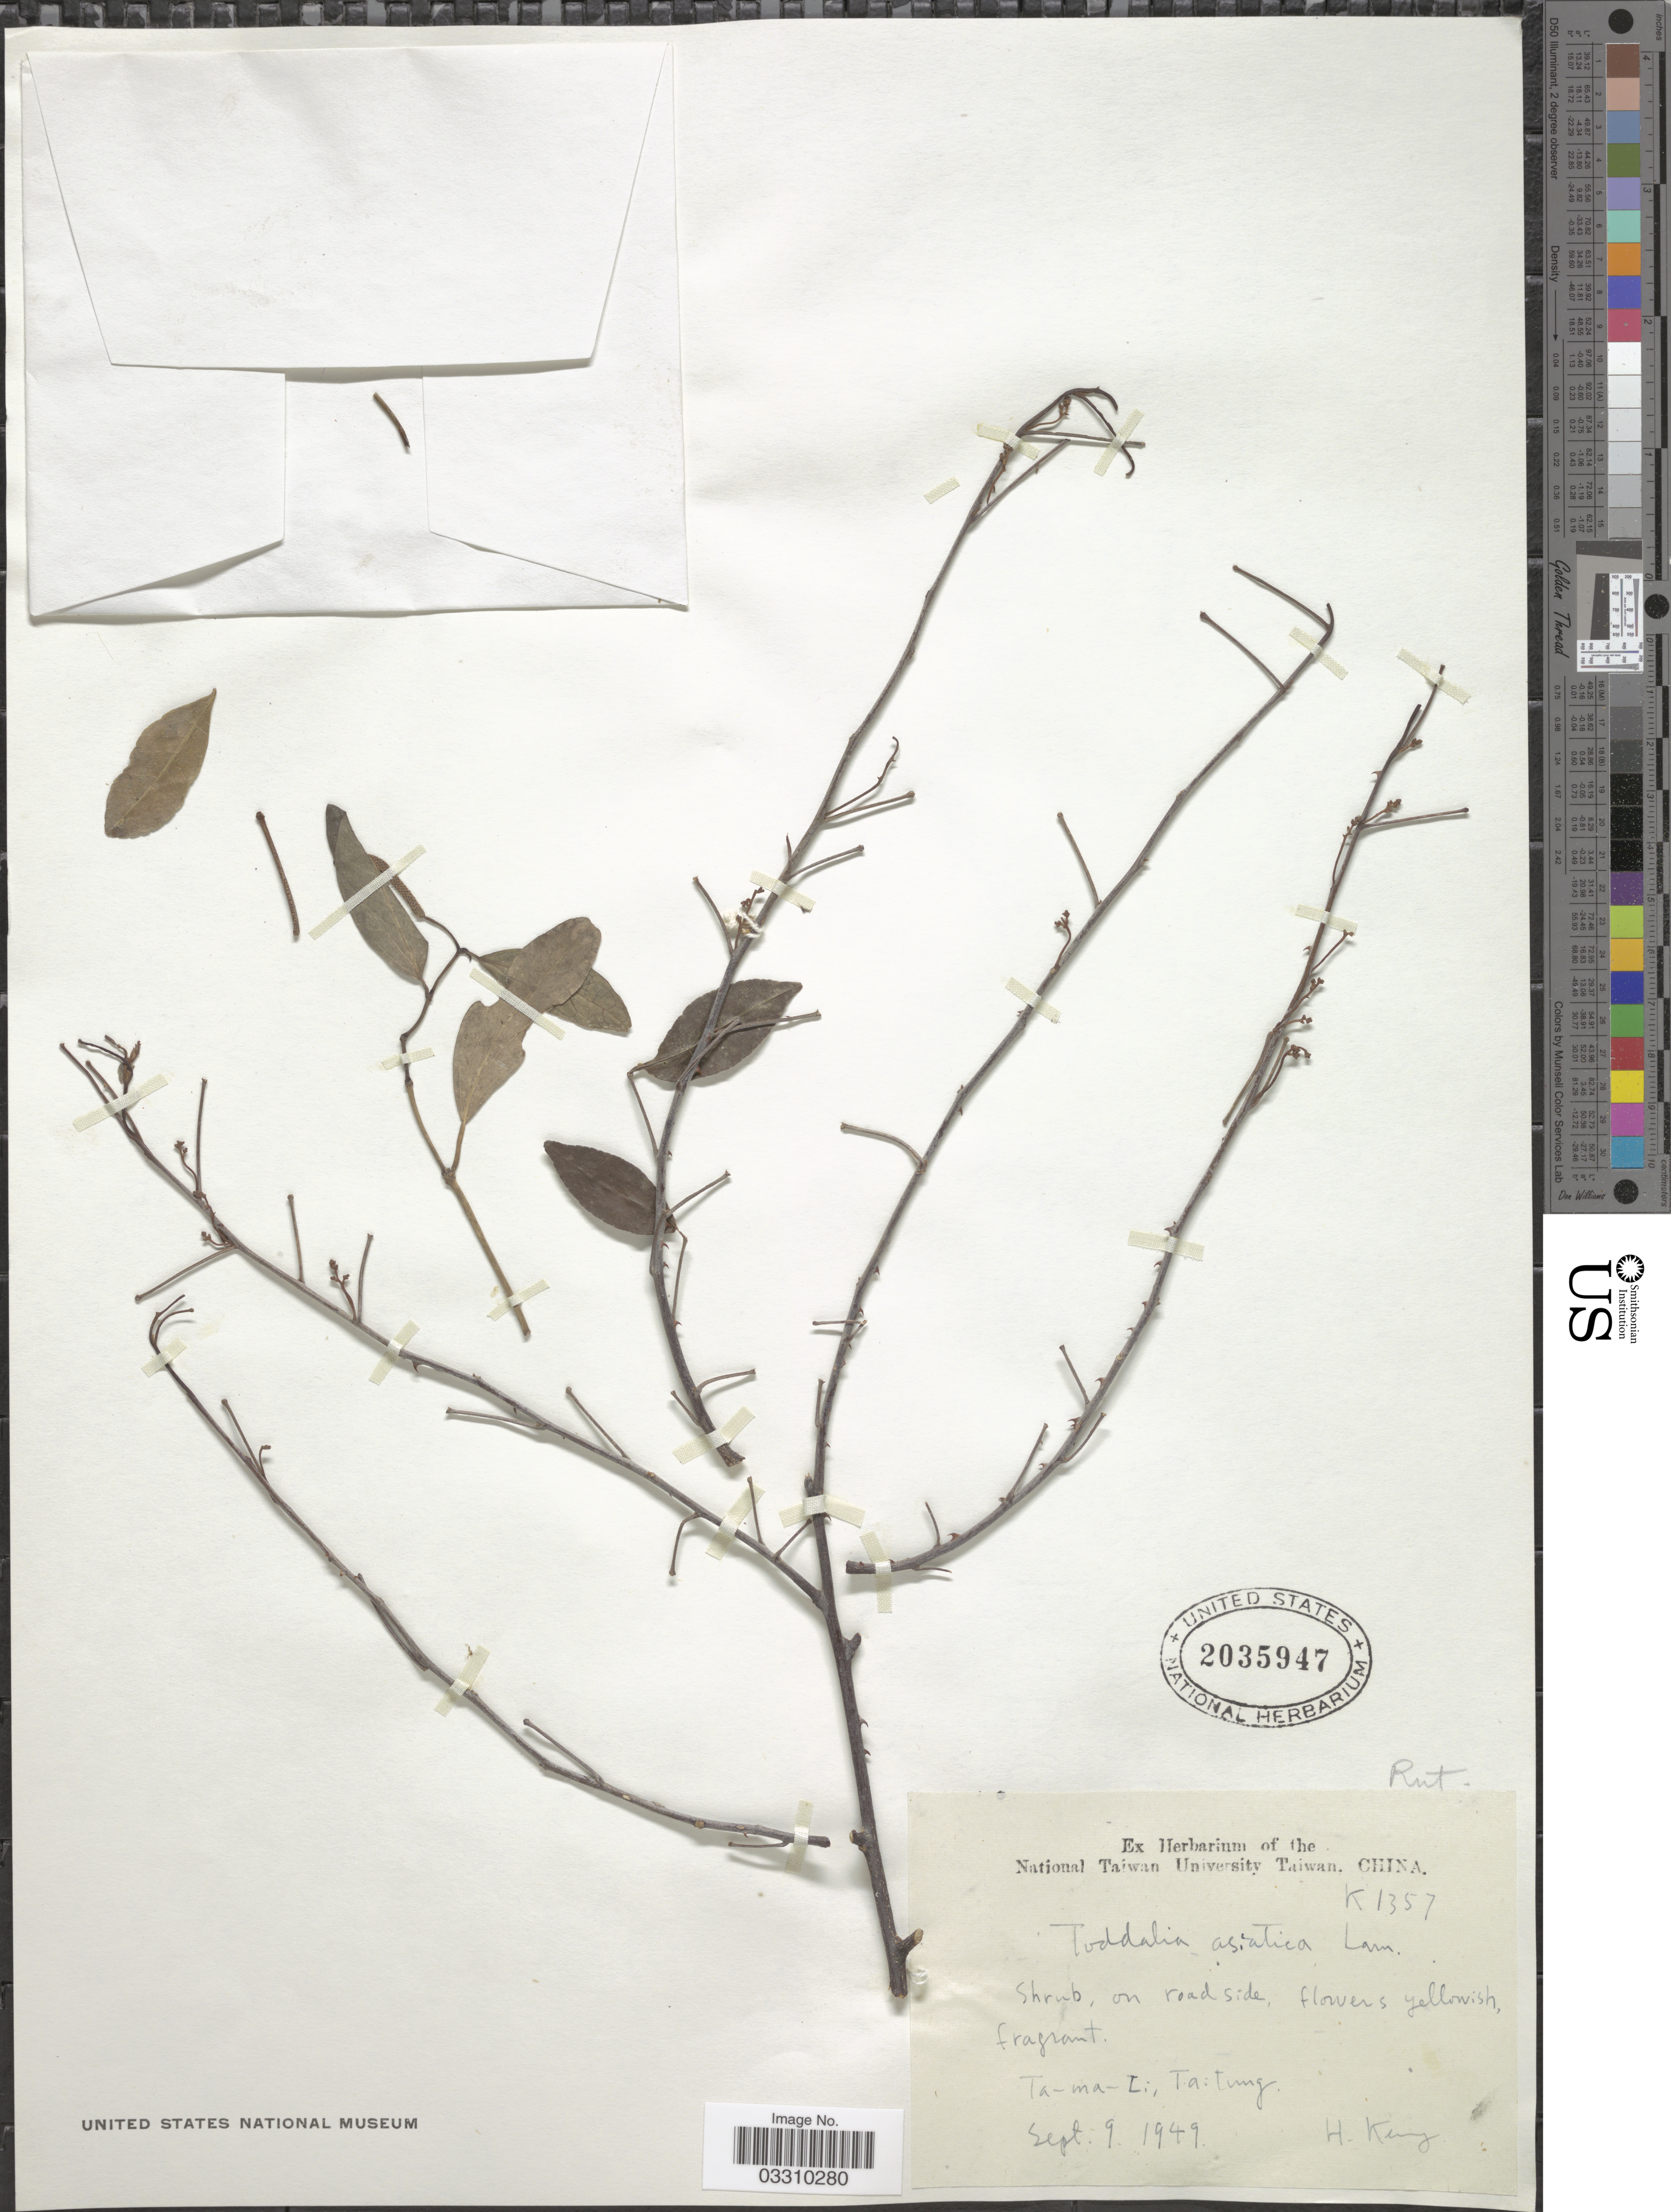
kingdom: Plantae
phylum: Tracheophyta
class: Magnoliopsida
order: Sapindales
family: Rutaceae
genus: Zanthoxylum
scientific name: Zanthoxylum asiaticum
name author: (L.) Appelhans et al.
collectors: H. Keng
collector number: K1357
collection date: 1949-09-09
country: Taiwan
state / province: Taitung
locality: Ta-ma-li.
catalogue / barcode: US 2035947